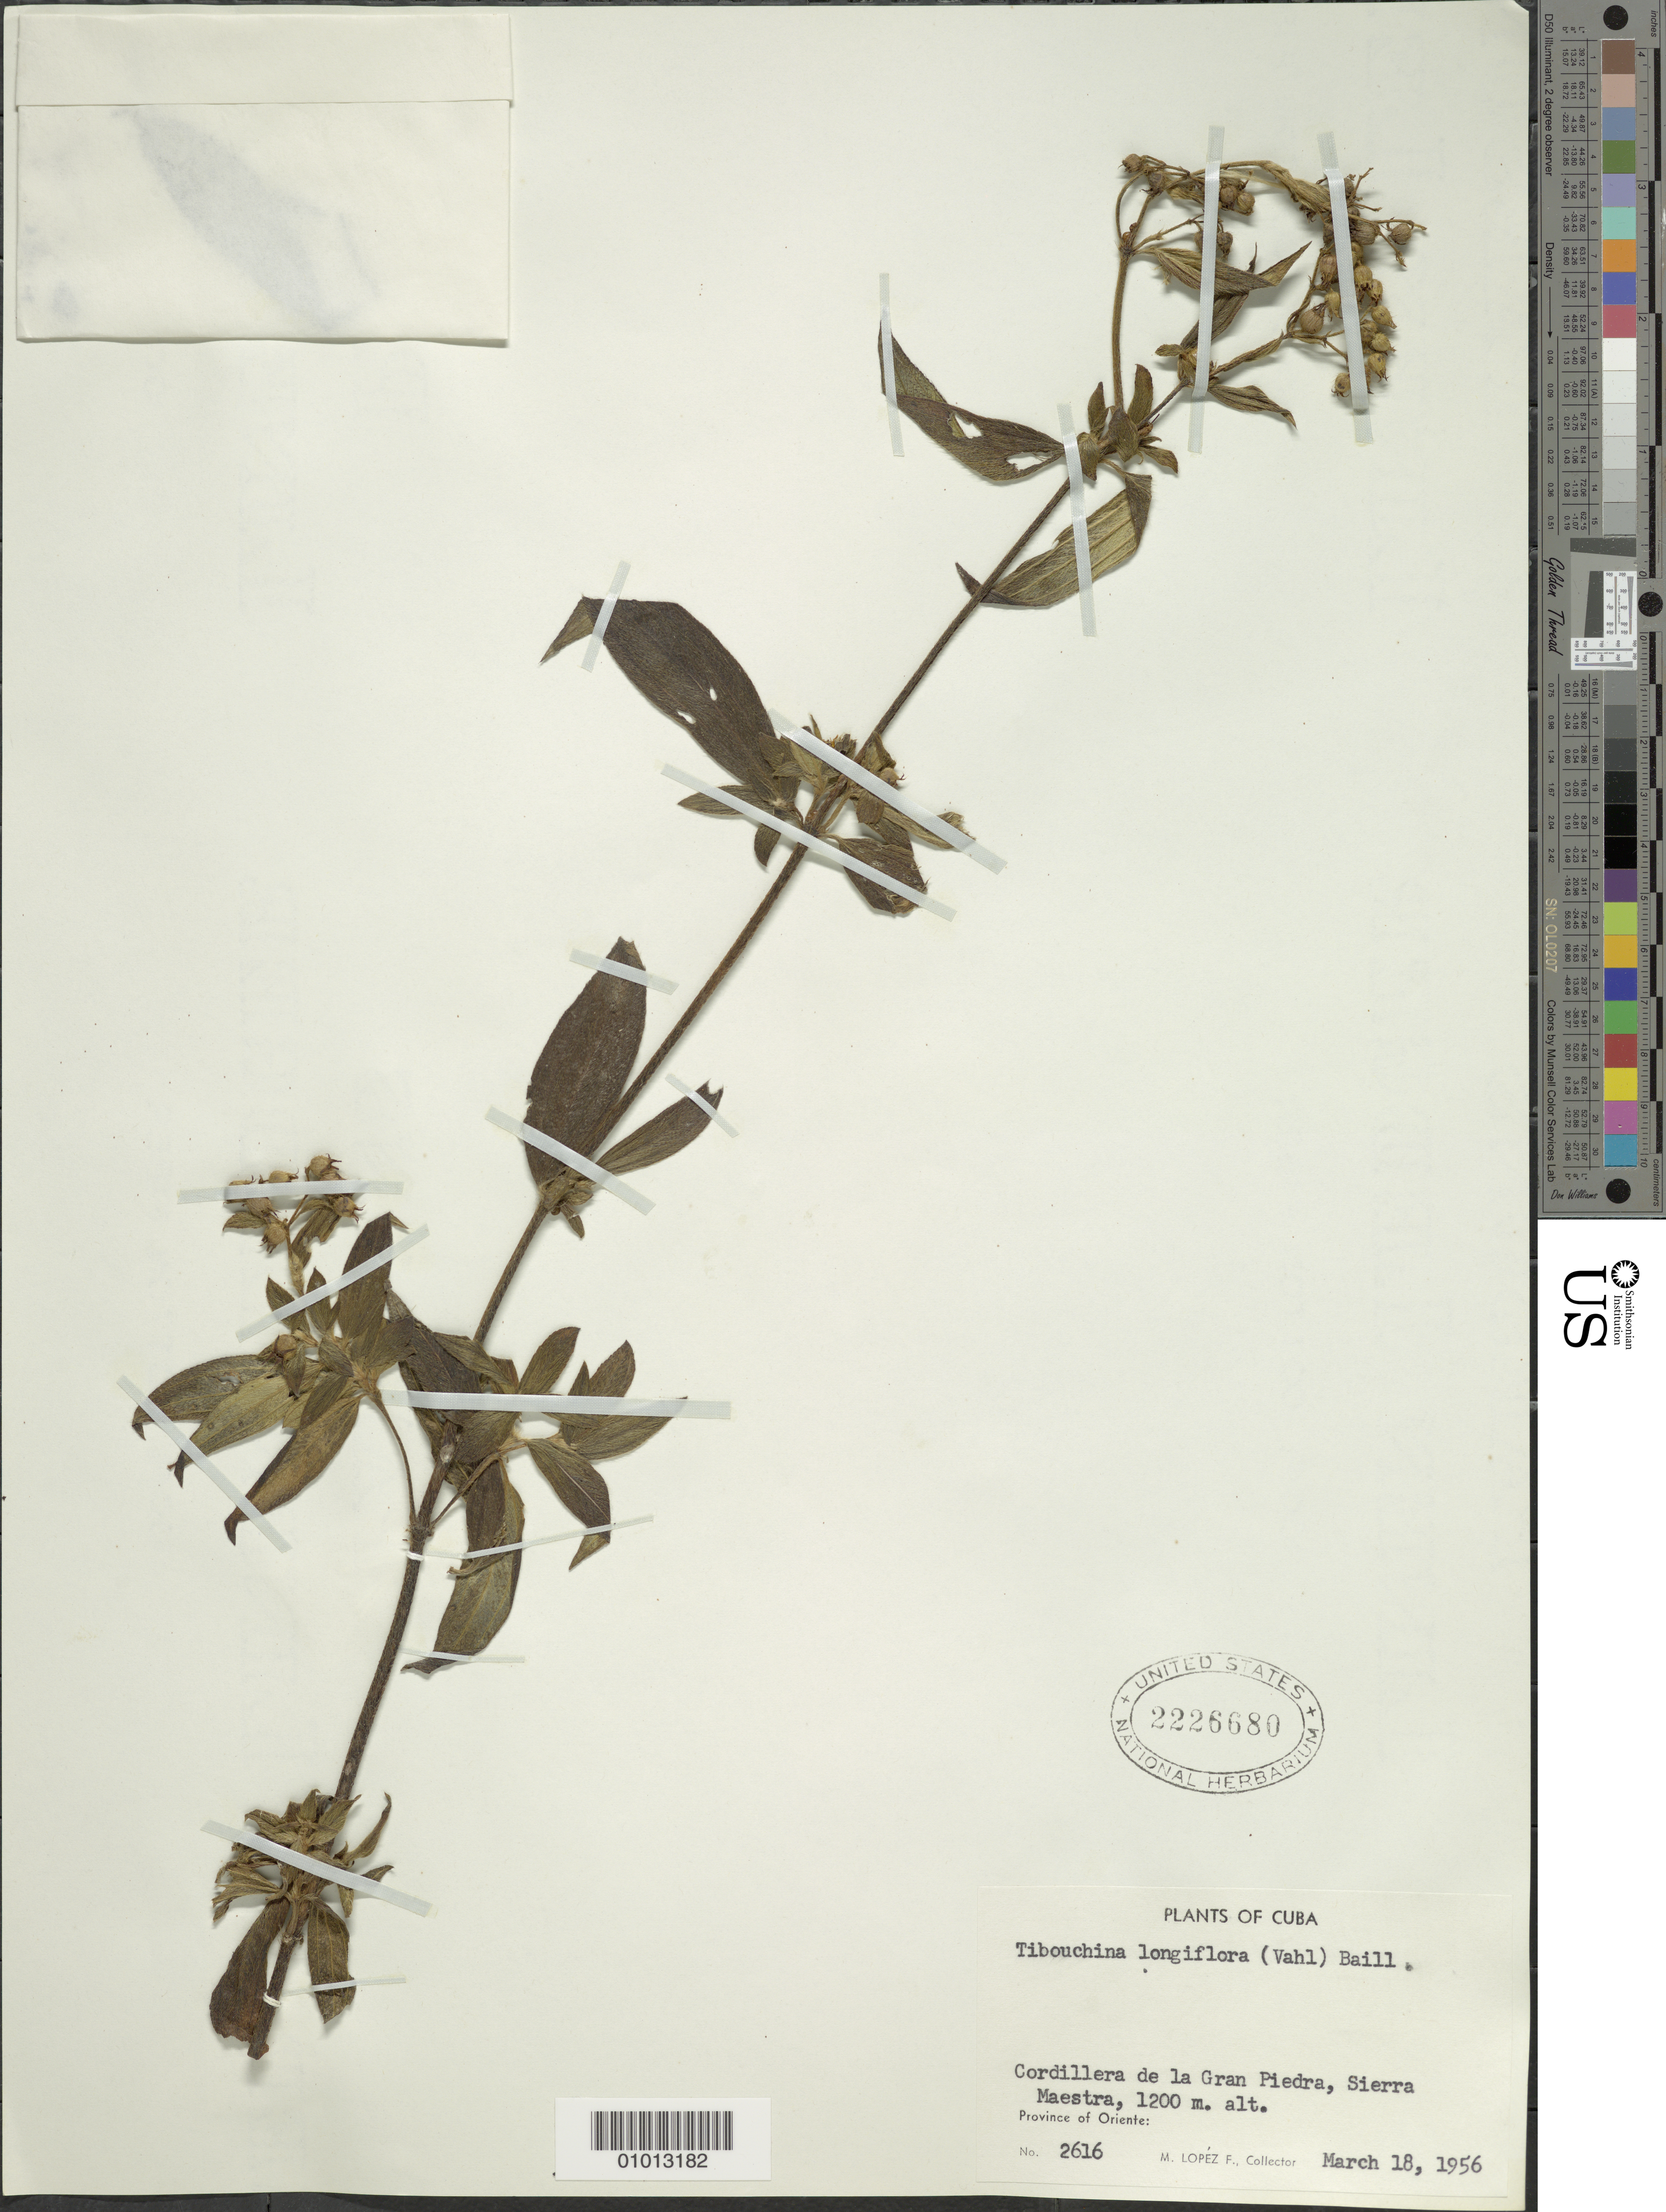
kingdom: Plantae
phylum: Tracheophyta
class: Magnoliopsida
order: Myrtales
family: Melastomataceae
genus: Chaetogastra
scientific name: Chaetogastra longifolia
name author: (Vahl) DC.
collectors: M. López Figueiras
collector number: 2616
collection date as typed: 18 Mar 1956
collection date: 1956-03-18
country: Cuba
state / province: Oriente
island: Cuba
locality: Cordillera de la Gran Piedra, Sierra Maestra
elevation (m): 1200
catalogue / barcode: US 2226680